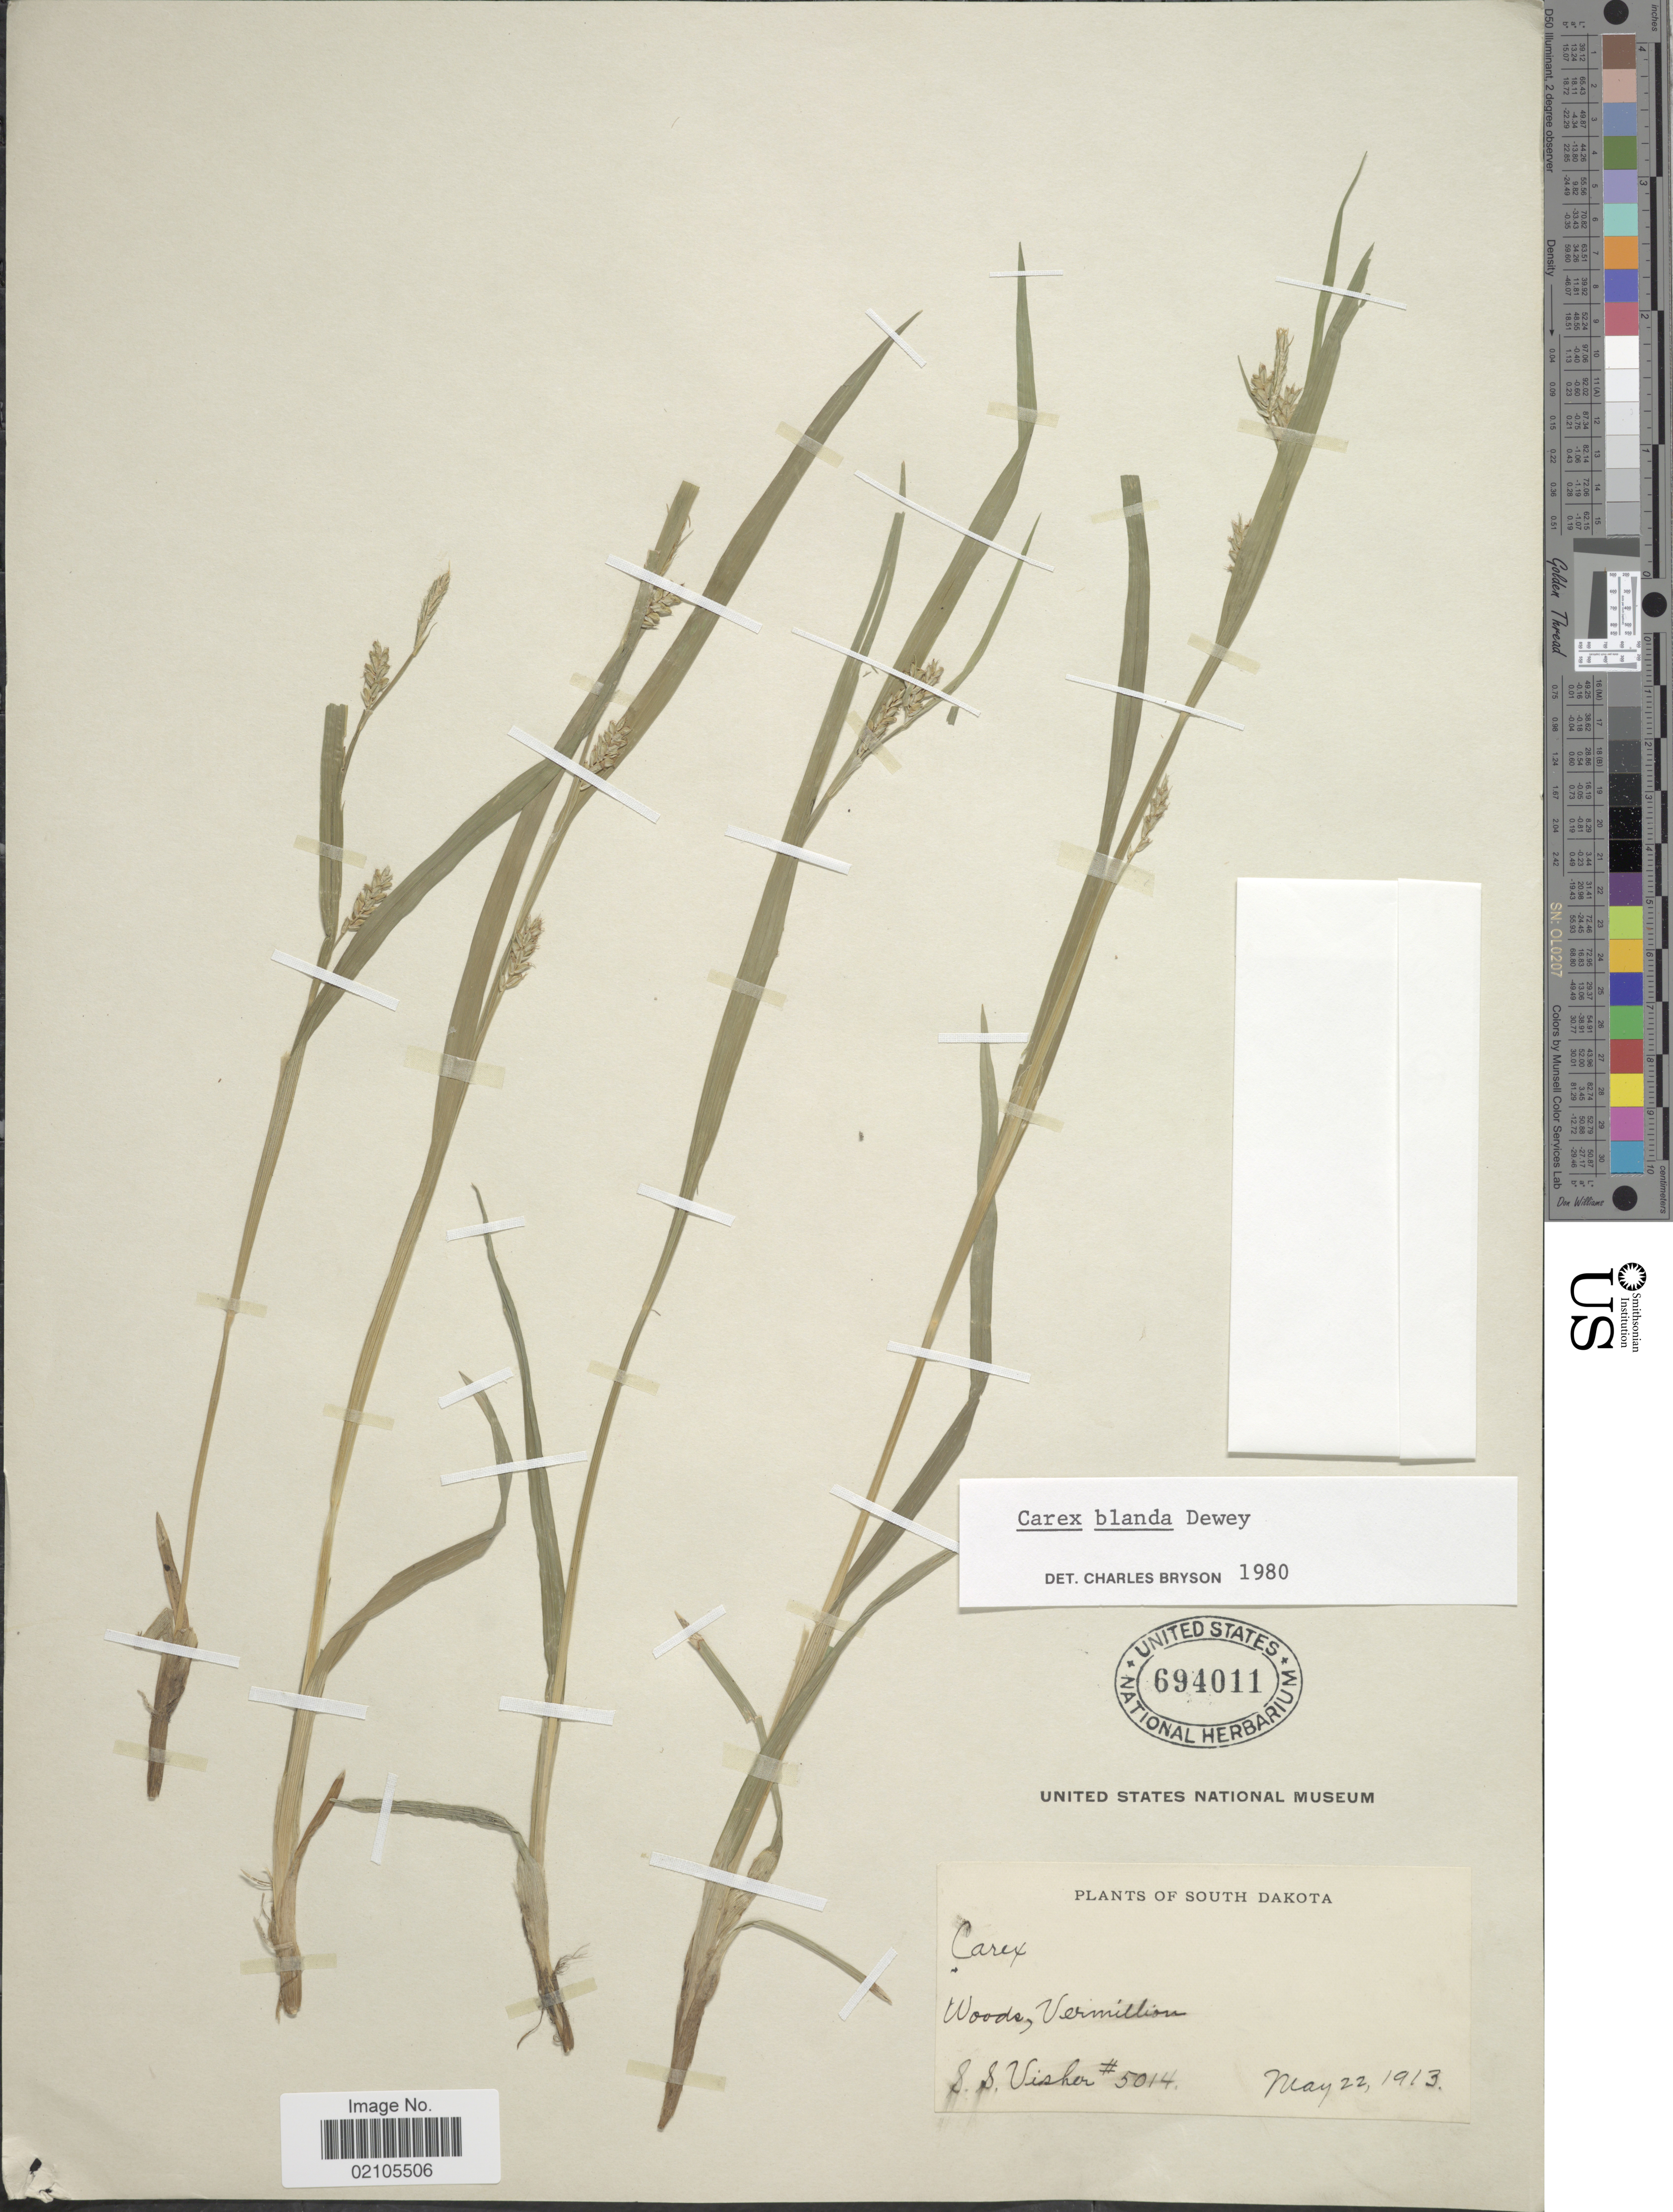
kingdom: Plantae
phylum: Tracheophyta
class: Liliopsida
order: Poales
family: Cyperaceae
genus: Carex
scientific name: Carex blanda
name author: Dewey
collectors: S. Visher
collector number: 5014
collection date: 1913-05-22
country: United States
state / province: South Dakota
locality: Woods, Vermillion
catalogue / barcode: US 694011